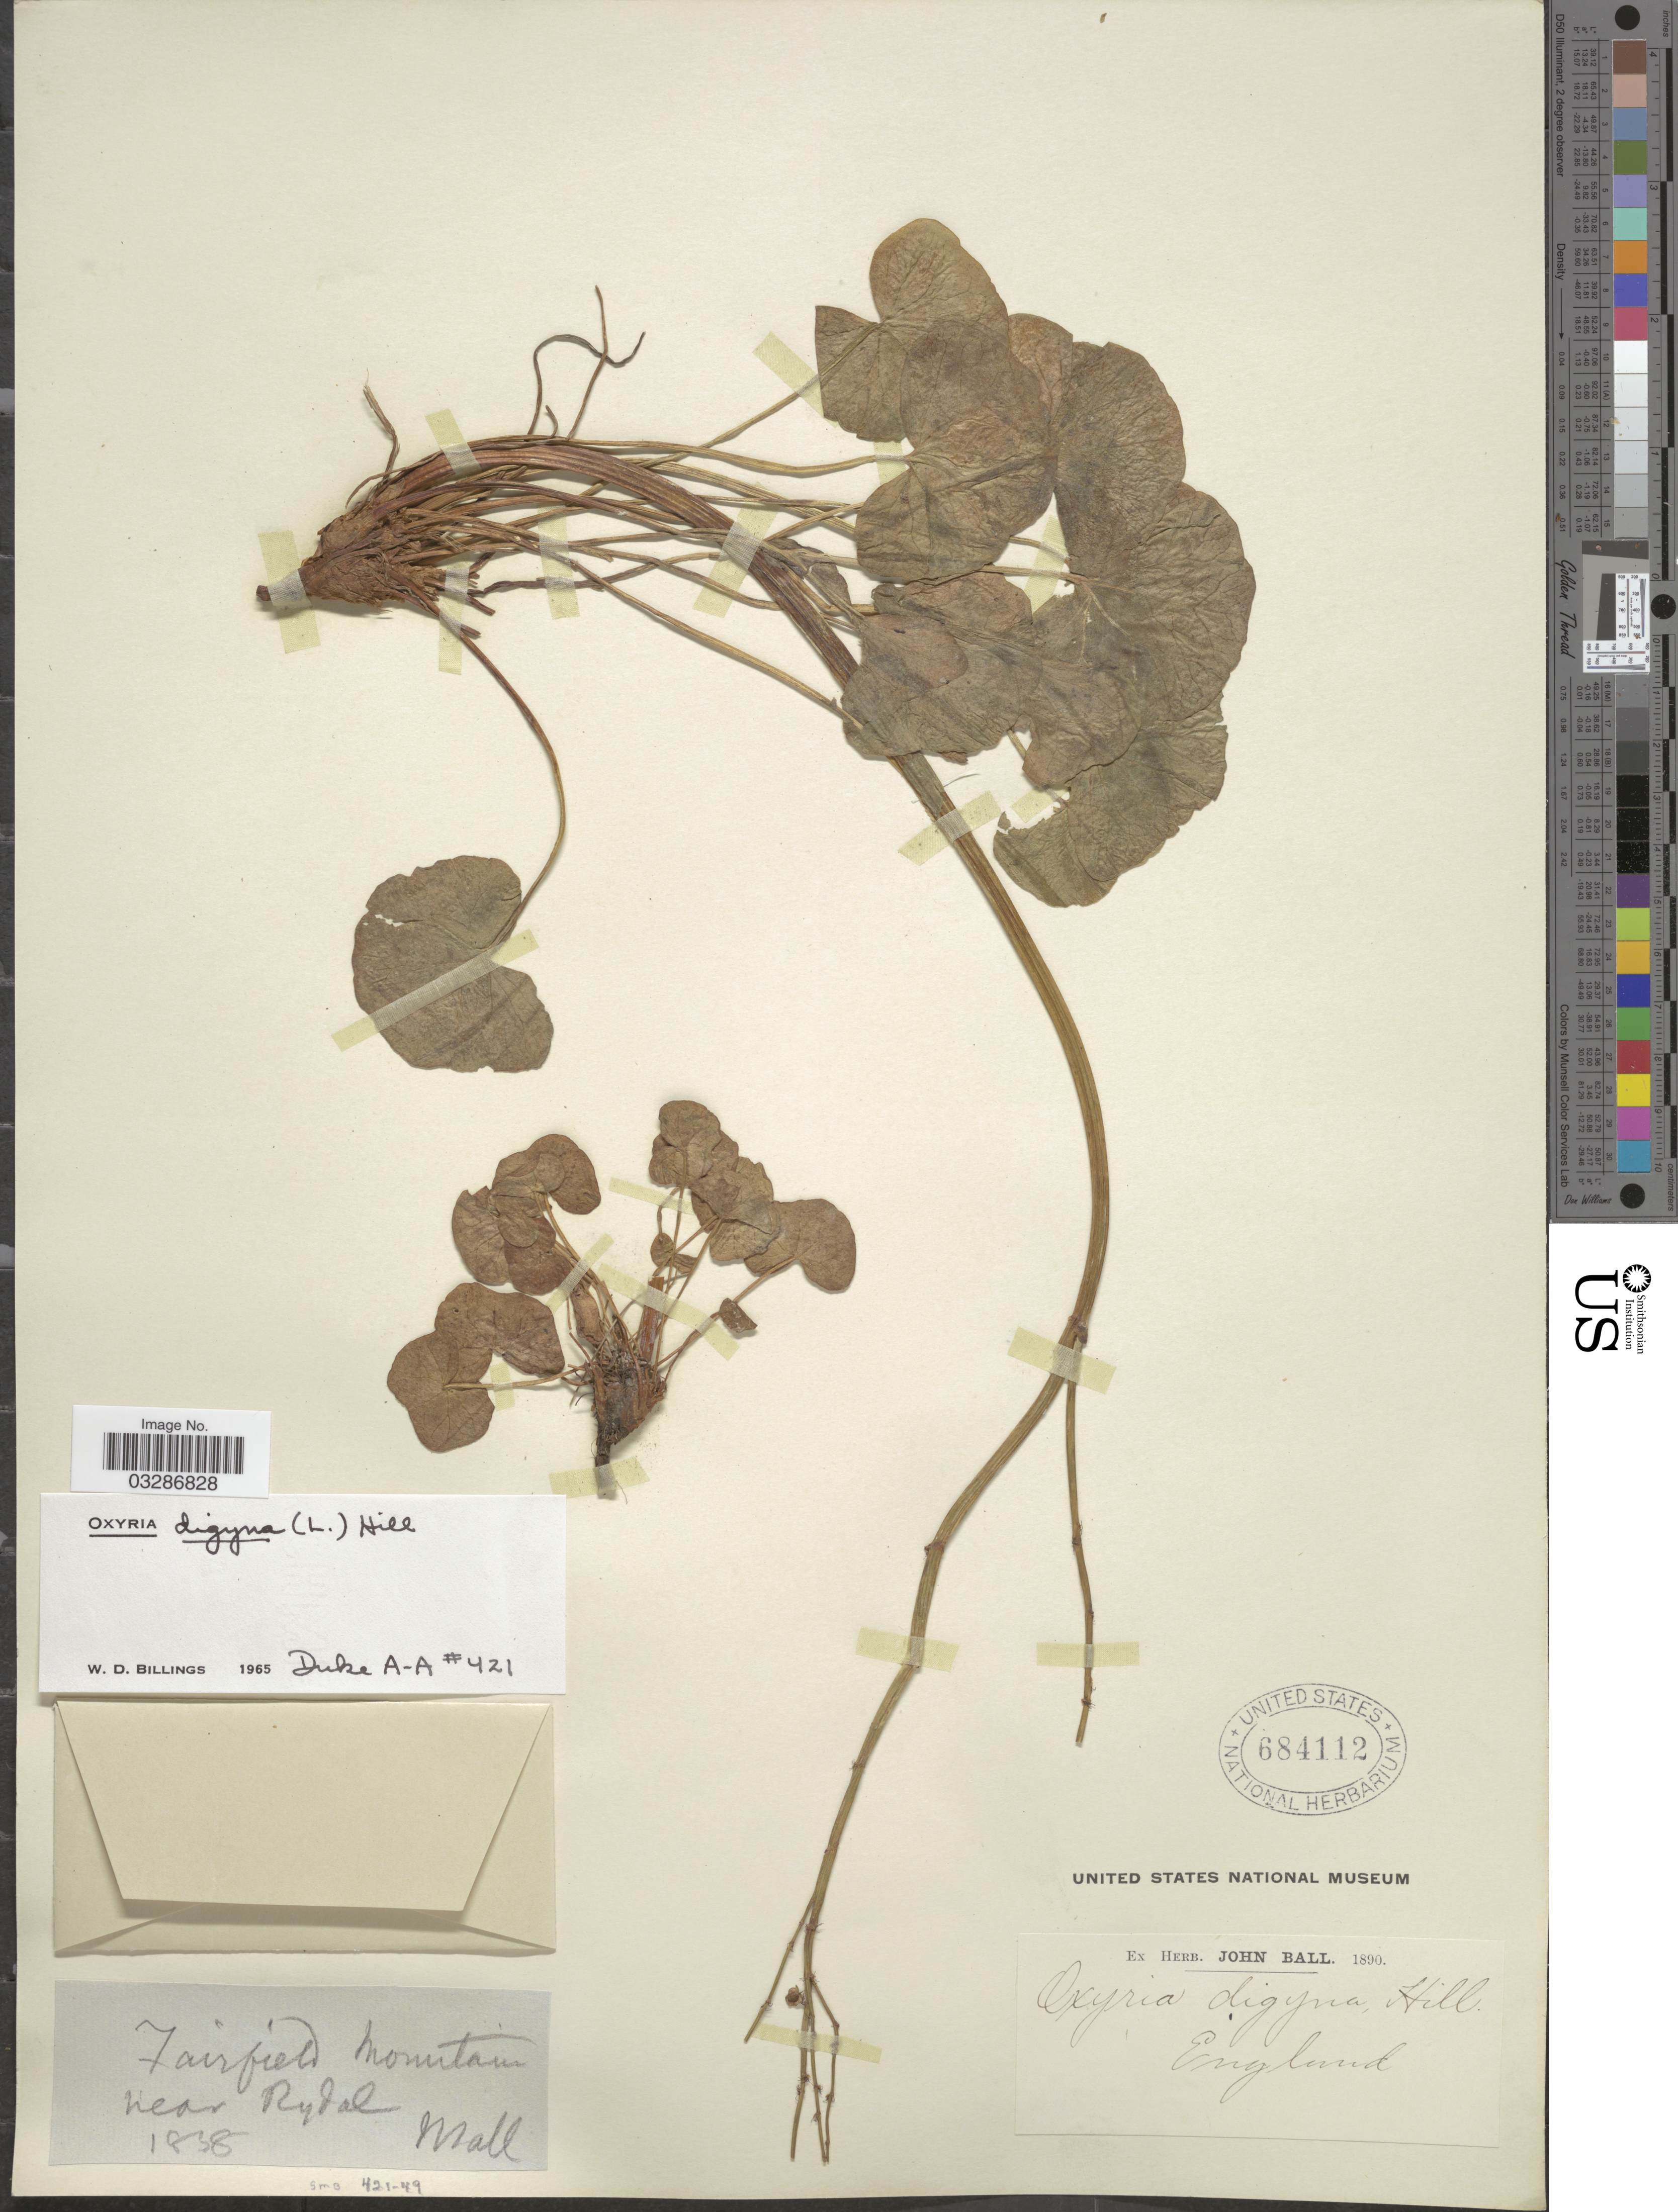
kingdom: Plantae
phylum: Tracheophyta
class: Magnoliopsida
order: Caryophyllales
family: Polygonaceae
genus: Oxyria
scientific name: Oxyria digyna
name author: (L.) Hill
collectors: J. Ball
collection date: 1838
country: United Kingdom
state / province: England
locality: Fairfield Mountain near Rydal.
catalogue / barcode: US 684112